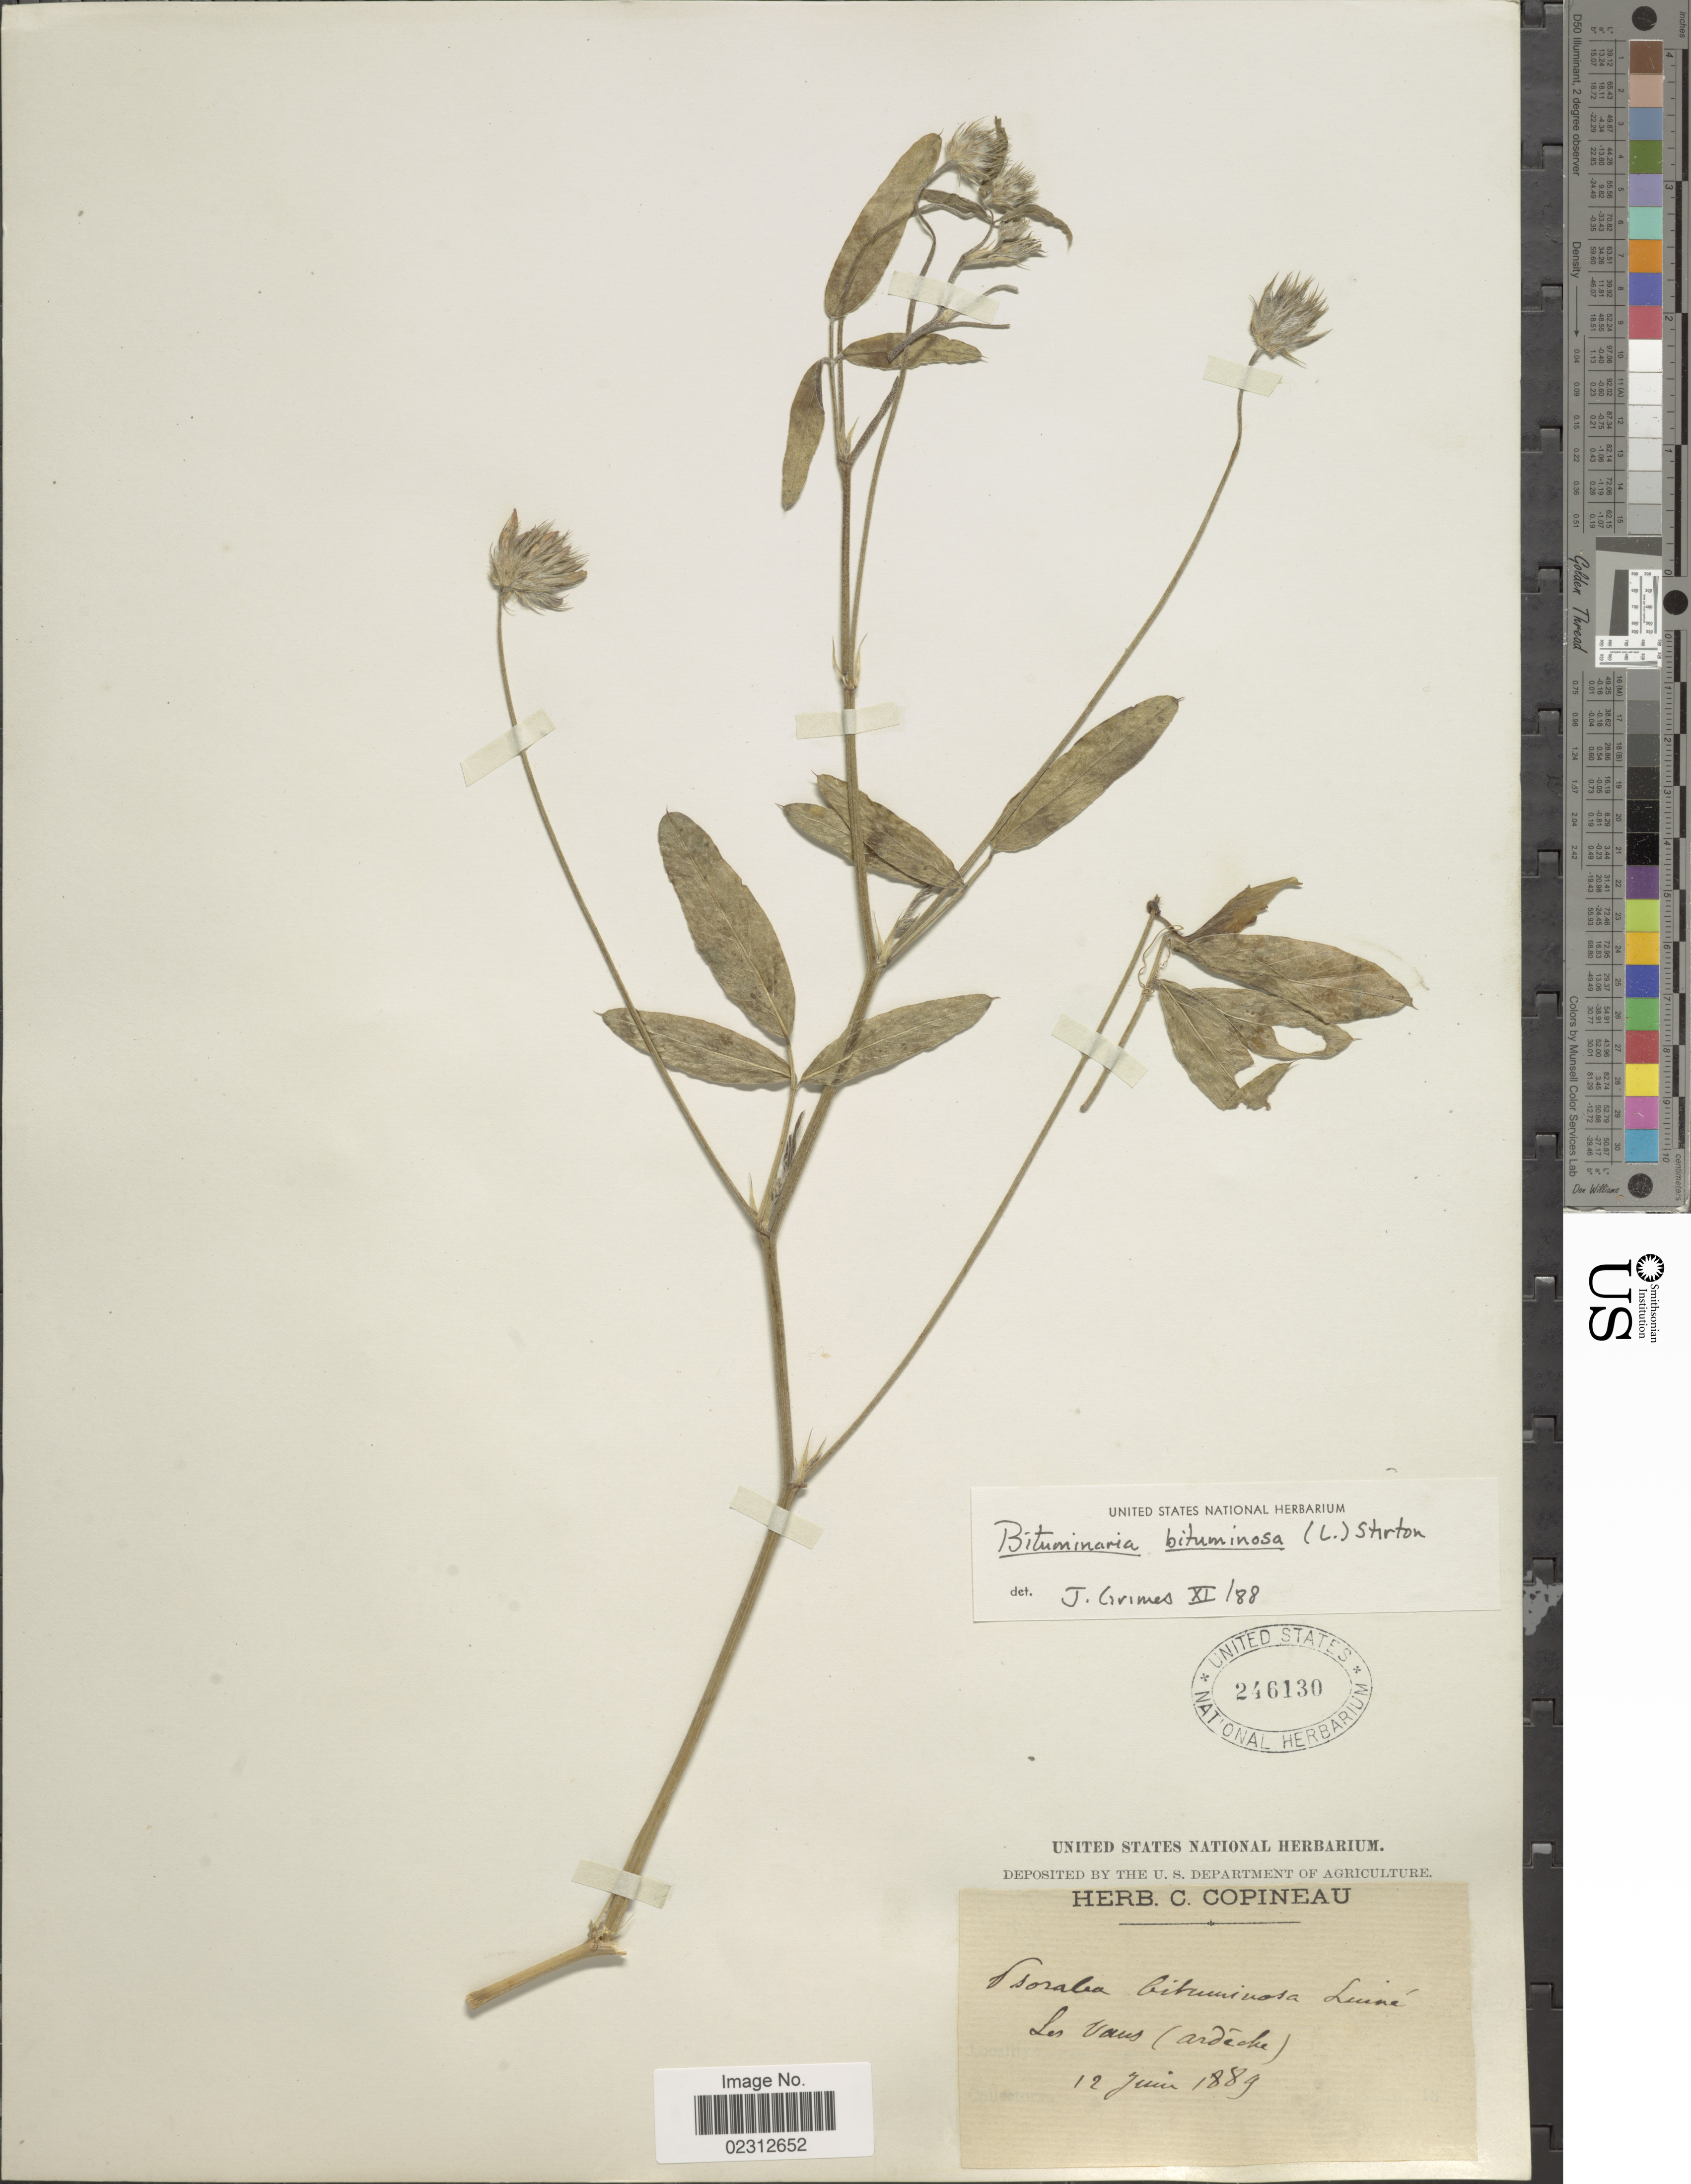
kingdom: Plantae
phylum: Tracheophyta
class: Magnoliopsida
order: Fabales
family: Fabaceae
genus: Bituminaria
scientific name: Bituminaria bituminosa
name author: (L.) C.H. Stirt.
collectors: ex herb. C. Copineau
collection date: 1889-06-12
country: France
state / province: Auvergne-Rhône-Alpes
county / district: Ardèche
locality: Les Vans (Ardèche)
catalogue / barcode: US 246130